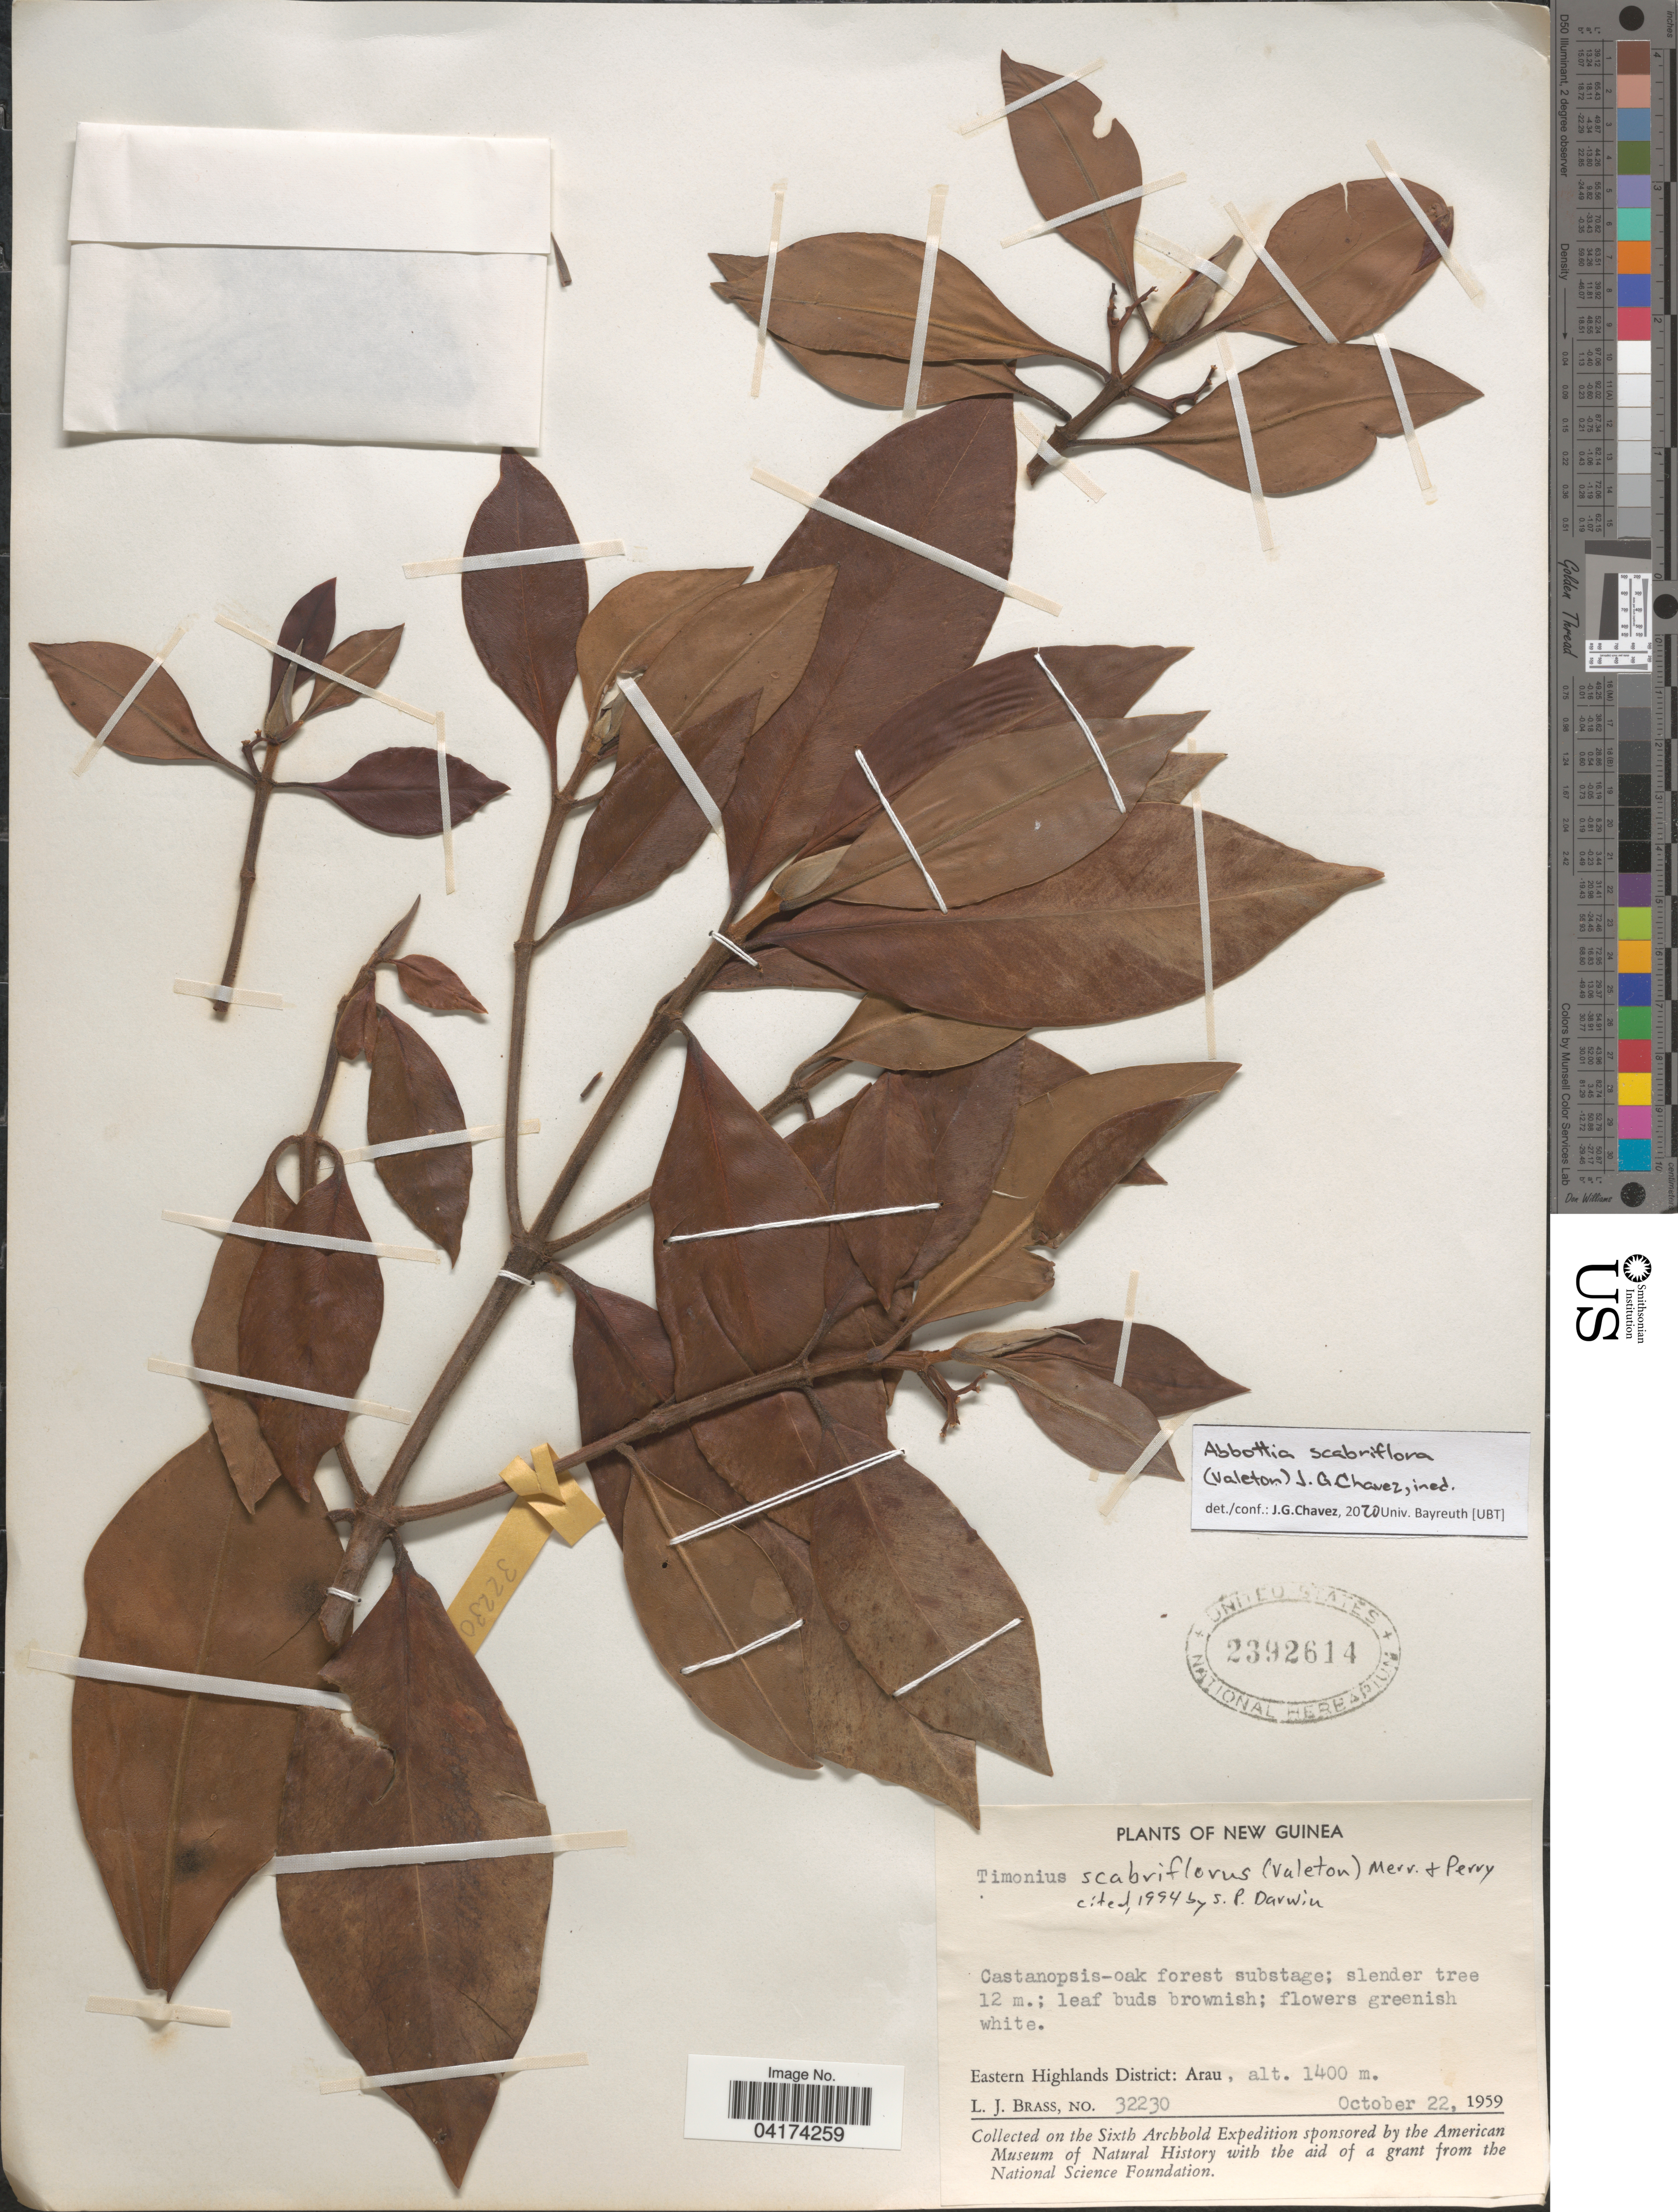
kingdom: Plantae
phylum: Tracheophyta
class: Magnoliopsida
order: Gentianales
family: Rubiaceae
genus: Abbottia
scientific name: Abbottia scabriflora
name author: (Valeton) J.G. Chavez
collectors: L. J. Brass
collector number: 32230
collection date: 1959-10-22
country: Papua New Guinea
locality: New Guinea. Eastern Highlands District: Arau. The Sixth Archbold Expedition.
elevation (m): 1400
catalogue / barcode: US 2392614